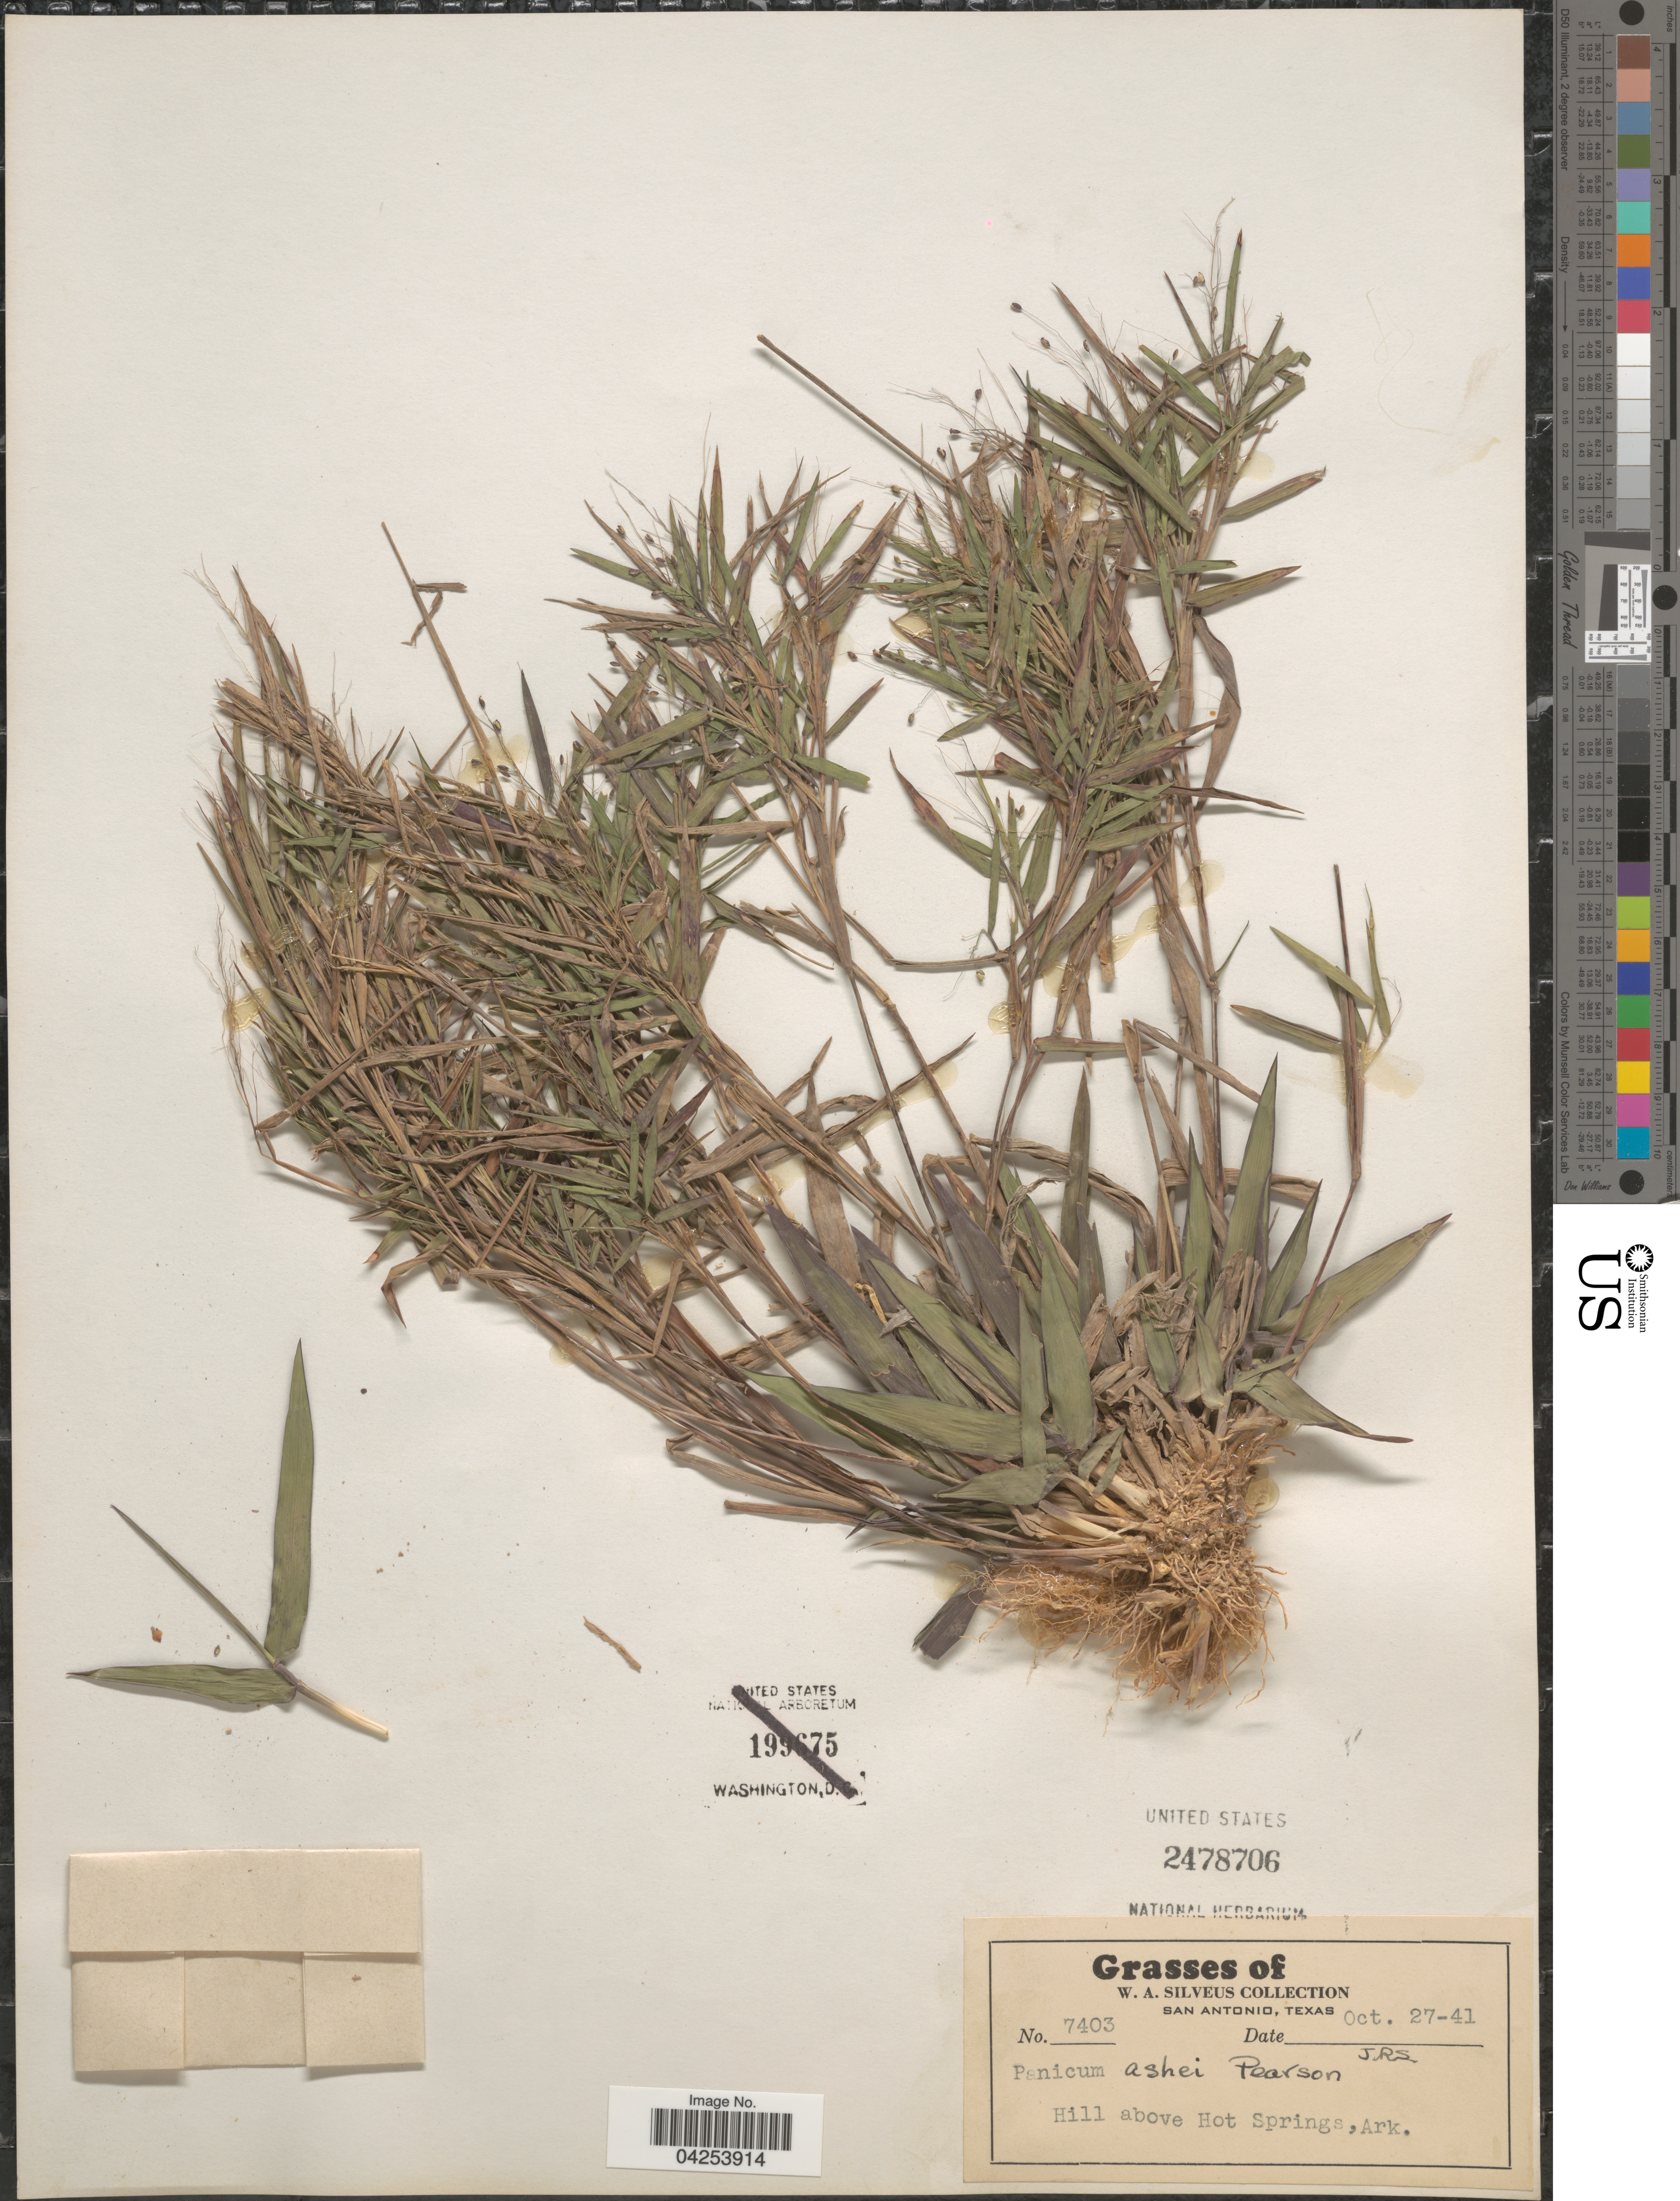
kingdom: Plantae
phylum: Tracheophyta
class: Liliopsida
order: Poales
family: Poaceae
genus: Dichanthelium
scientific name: Dichanthelium commutatum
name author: (Schult.) Gould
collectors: W. Silveus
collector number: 7403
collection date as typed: Transcribed d/m/y: 27/10/41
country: United States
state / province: Arkansas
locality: Hill above Hot Springs.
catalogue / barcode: US 2478706